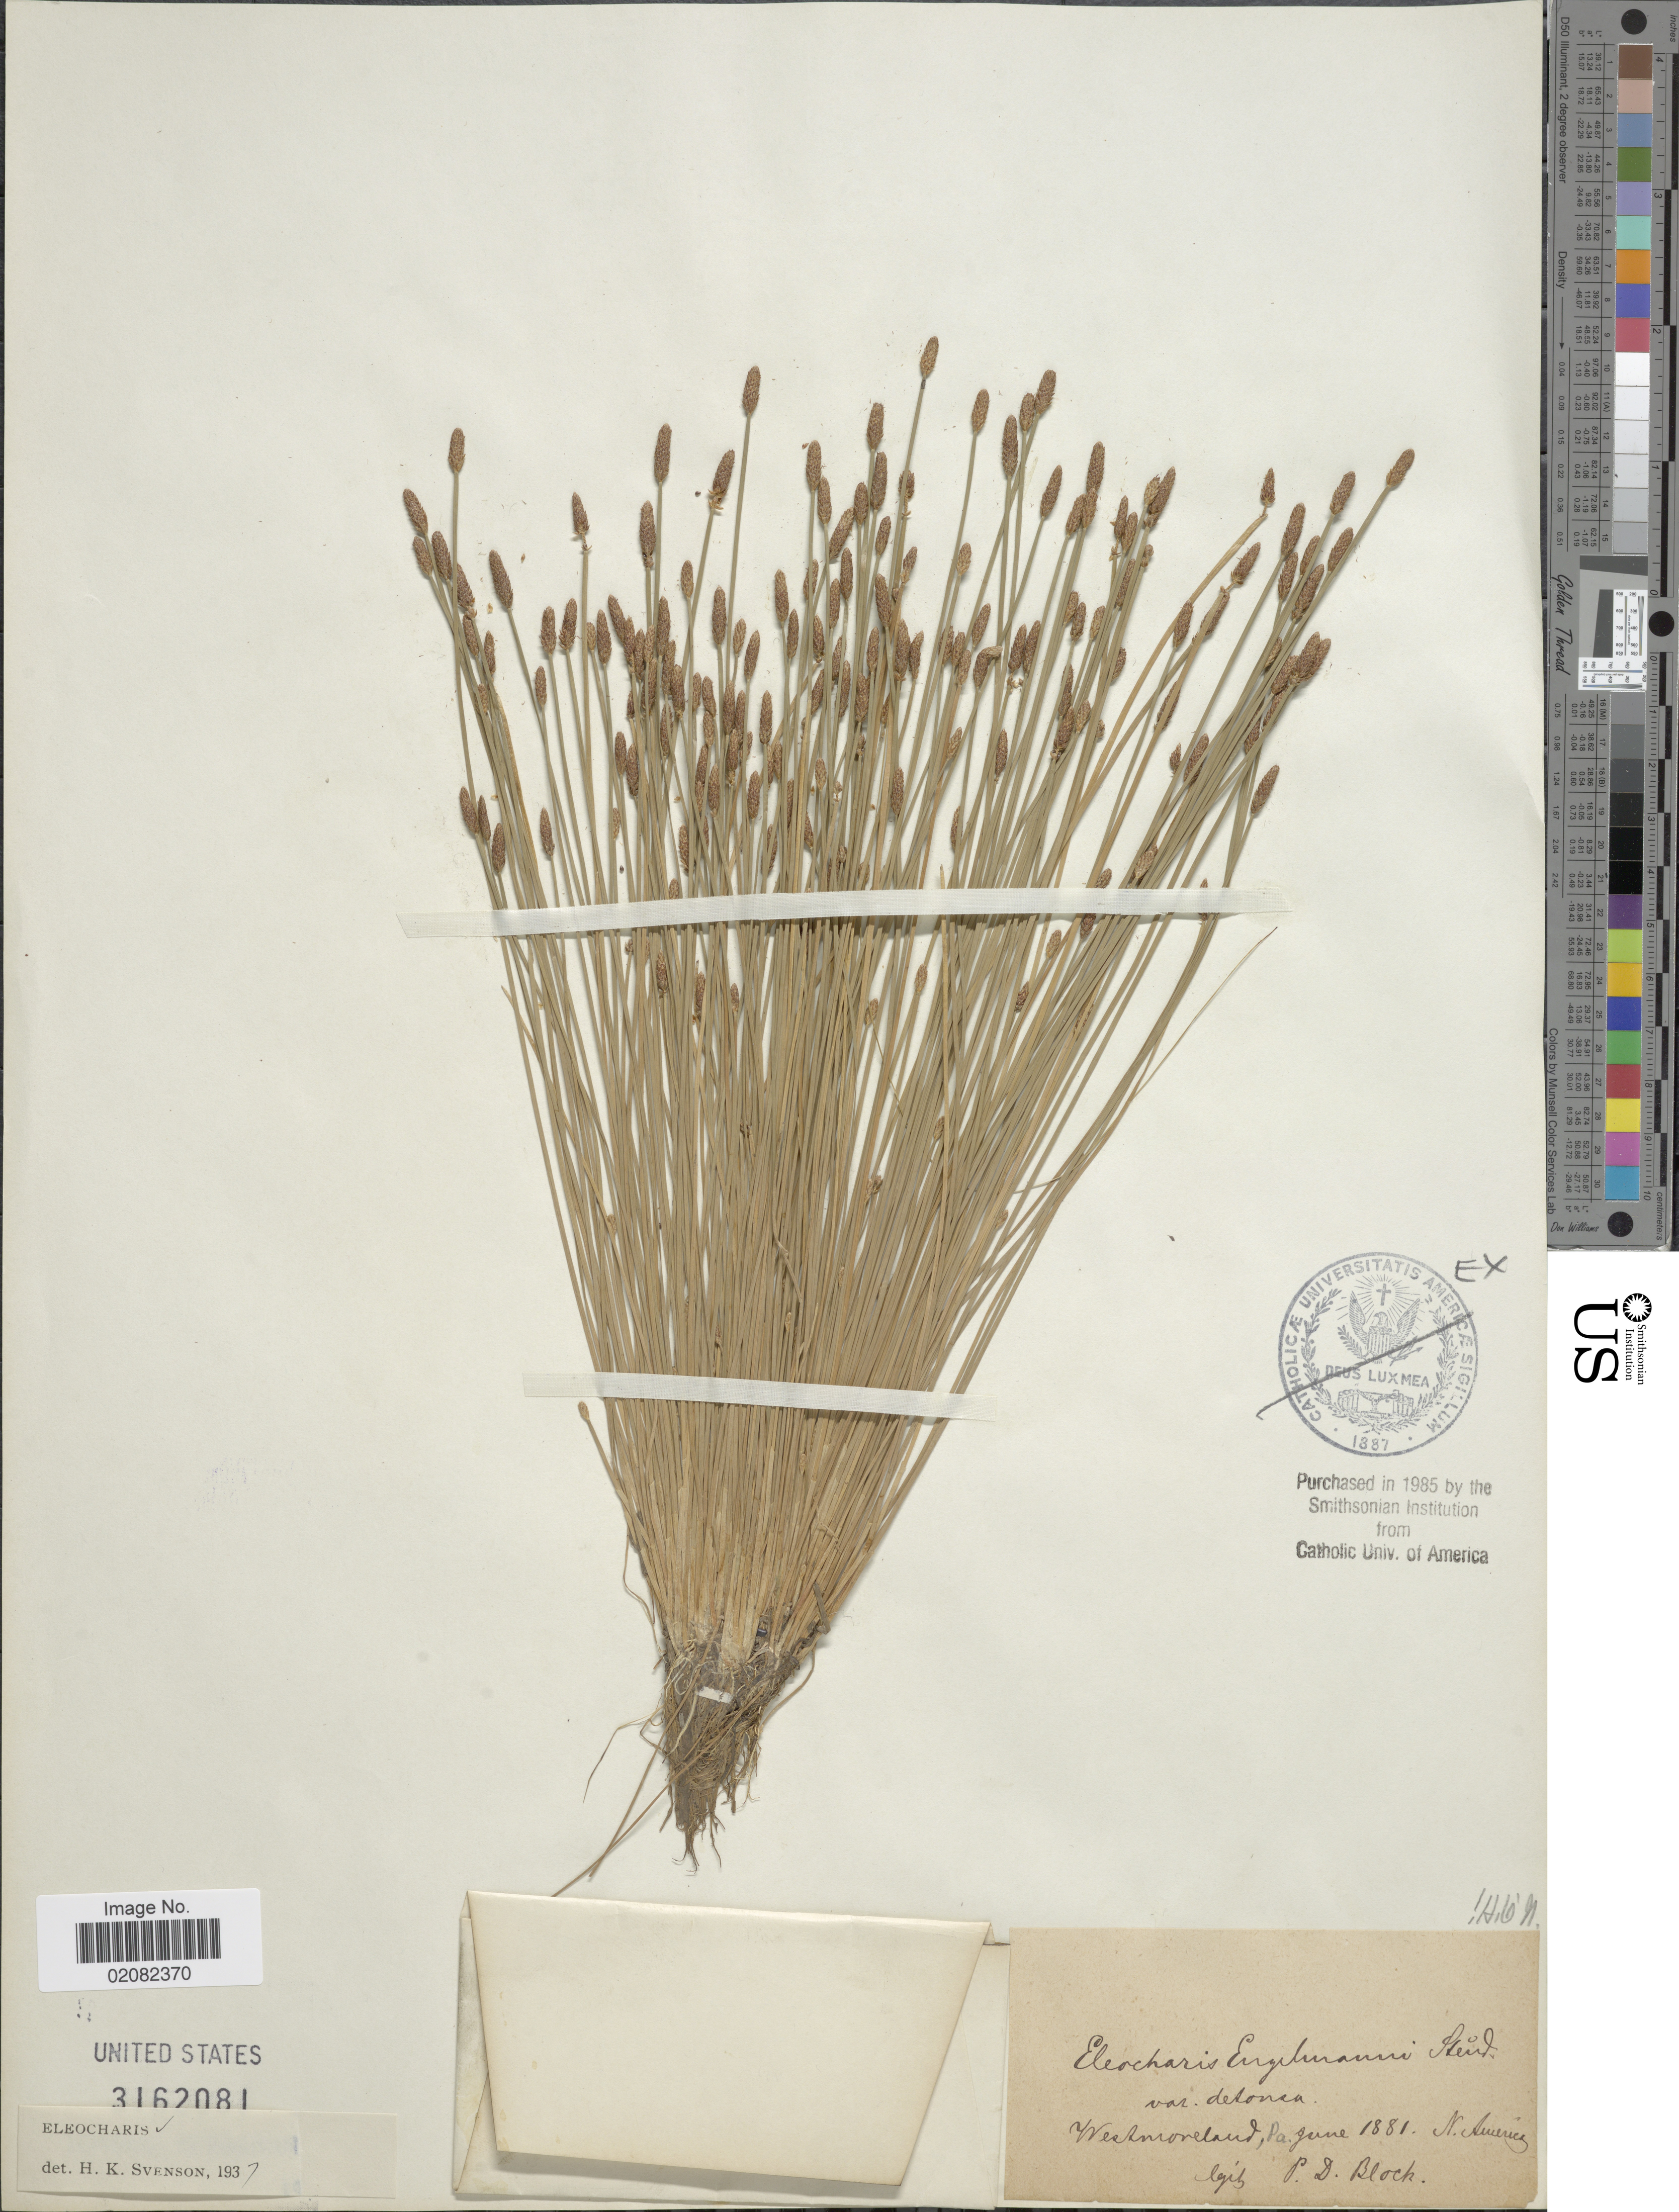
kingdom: Plantae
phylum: Tracheophyta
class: Liliopsida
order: Poales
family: Cyperaceae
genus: Eleocharis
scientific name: Eleocharis engelmannii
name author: Steud.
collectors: P. De Block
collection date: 1881-06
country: United States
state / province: Pennsylvania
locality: Westmoreland, Pa.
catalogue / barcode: US 3162081